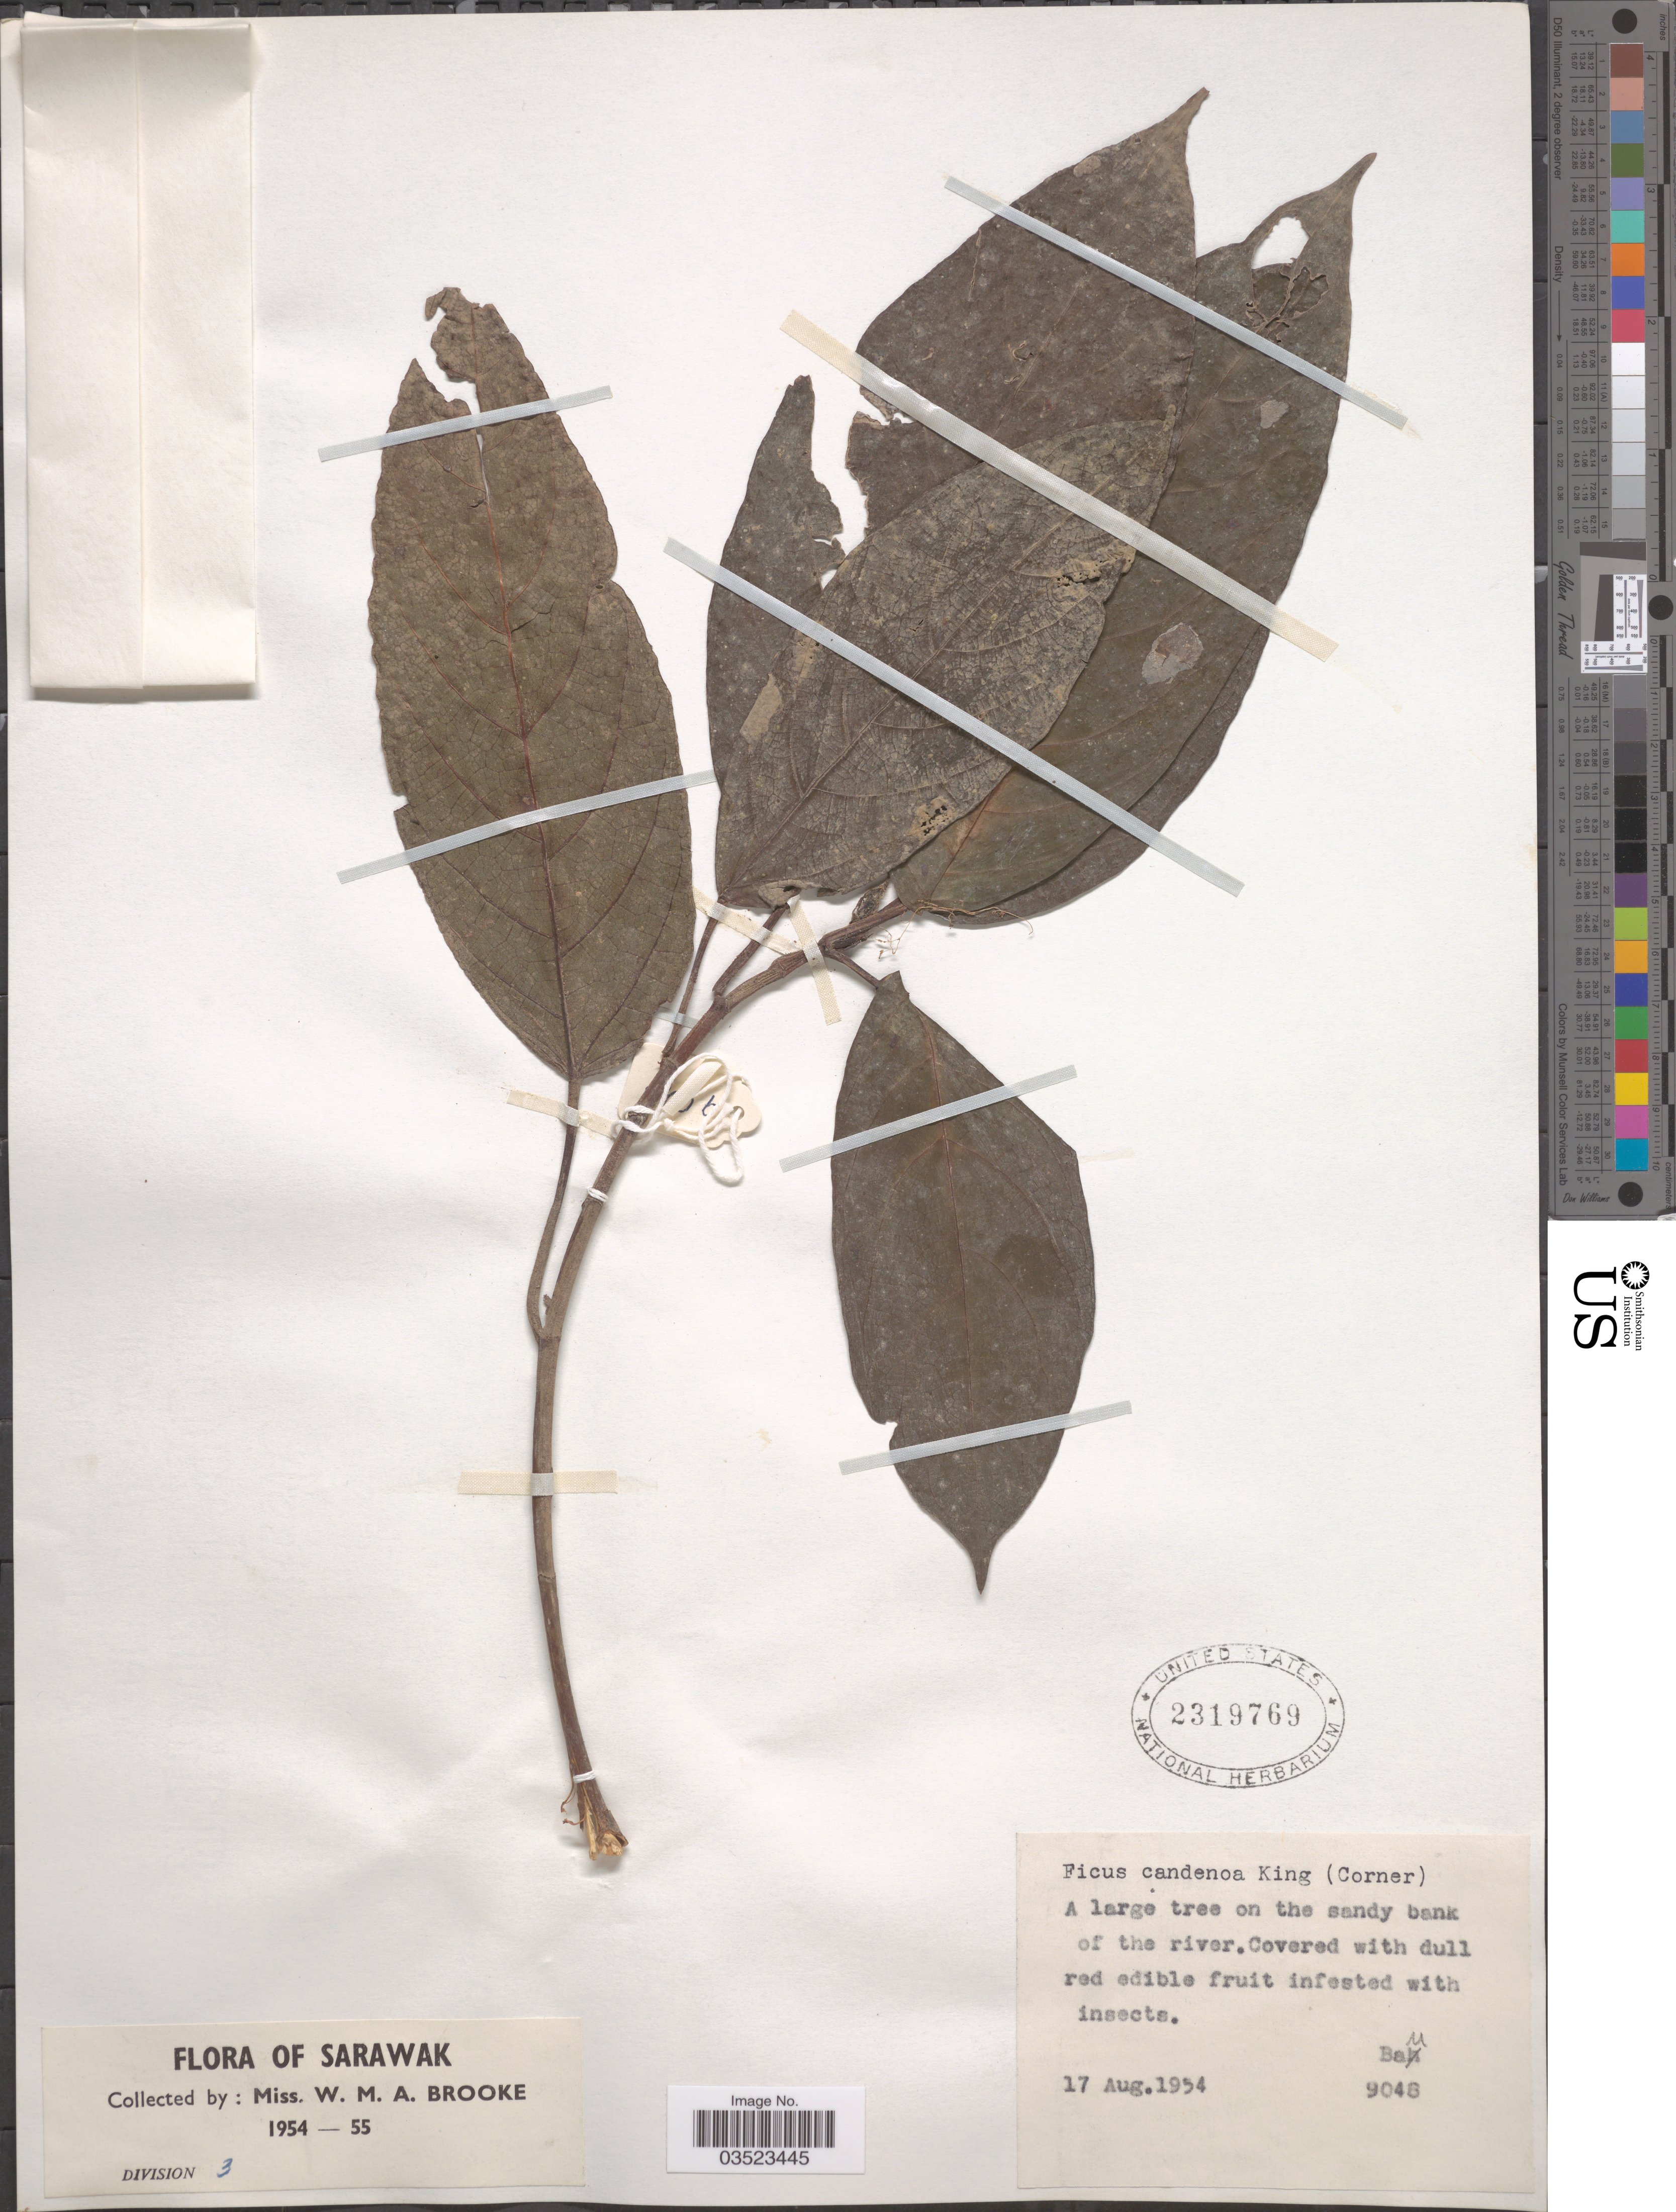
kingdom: Plantae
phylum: Tracheophyta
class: Magnoliopsida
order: Rosales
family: Moraceae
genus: Ficus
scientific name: Ficus candenoa (Corner) King, ined.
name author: (Corner) King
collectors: W. Brooke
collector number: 9048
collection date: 1954-08-17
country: Malaysia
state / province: Sarawak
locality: Bau.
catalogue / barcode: US 2319769